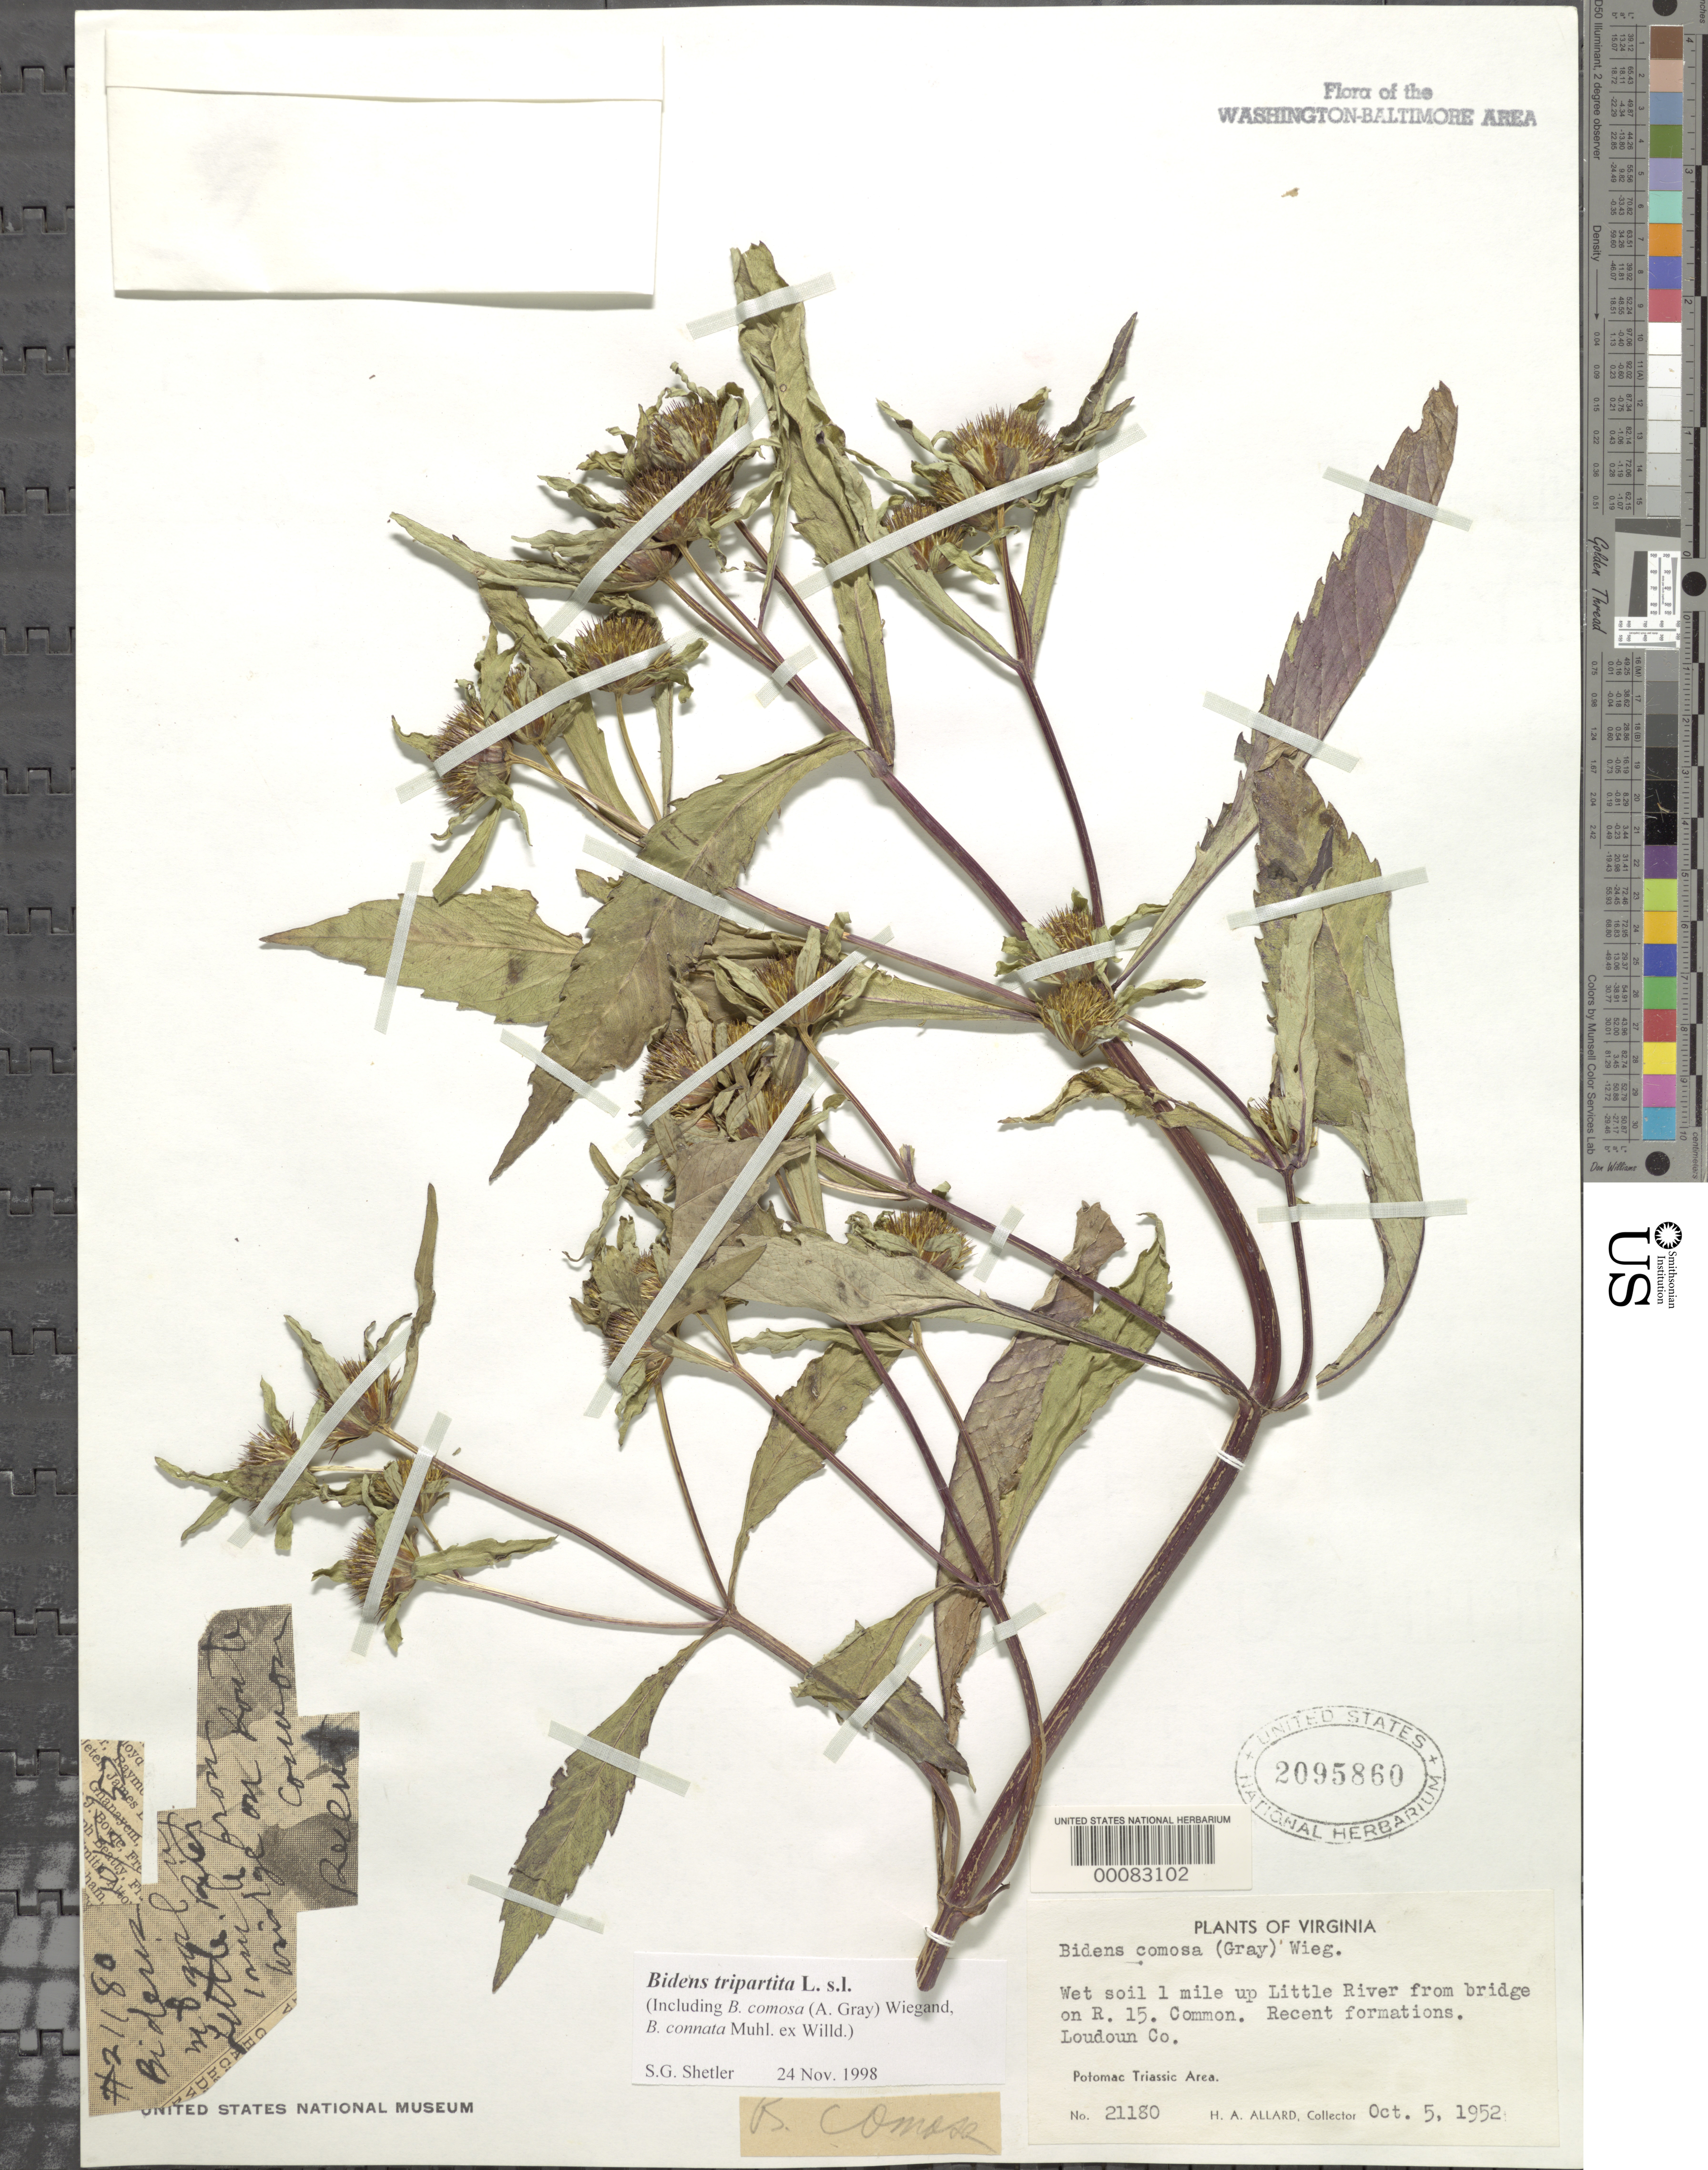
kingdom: Plantae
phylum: Tracheophyta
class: Magnoliopsida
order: Asterales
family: Asteraceae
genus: Bidens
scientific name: Bidens tripartita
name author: L.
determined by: Shetler, Stanwyn G., (US), NMNH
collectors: H. A. Allard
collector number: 21180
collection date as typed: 05 Oct 1952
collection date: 1952-10-05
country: United States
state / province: Virginia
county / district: Loudoun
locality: Little River upstream from Rt. 15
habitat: Wet soil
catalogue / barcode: US 2095860